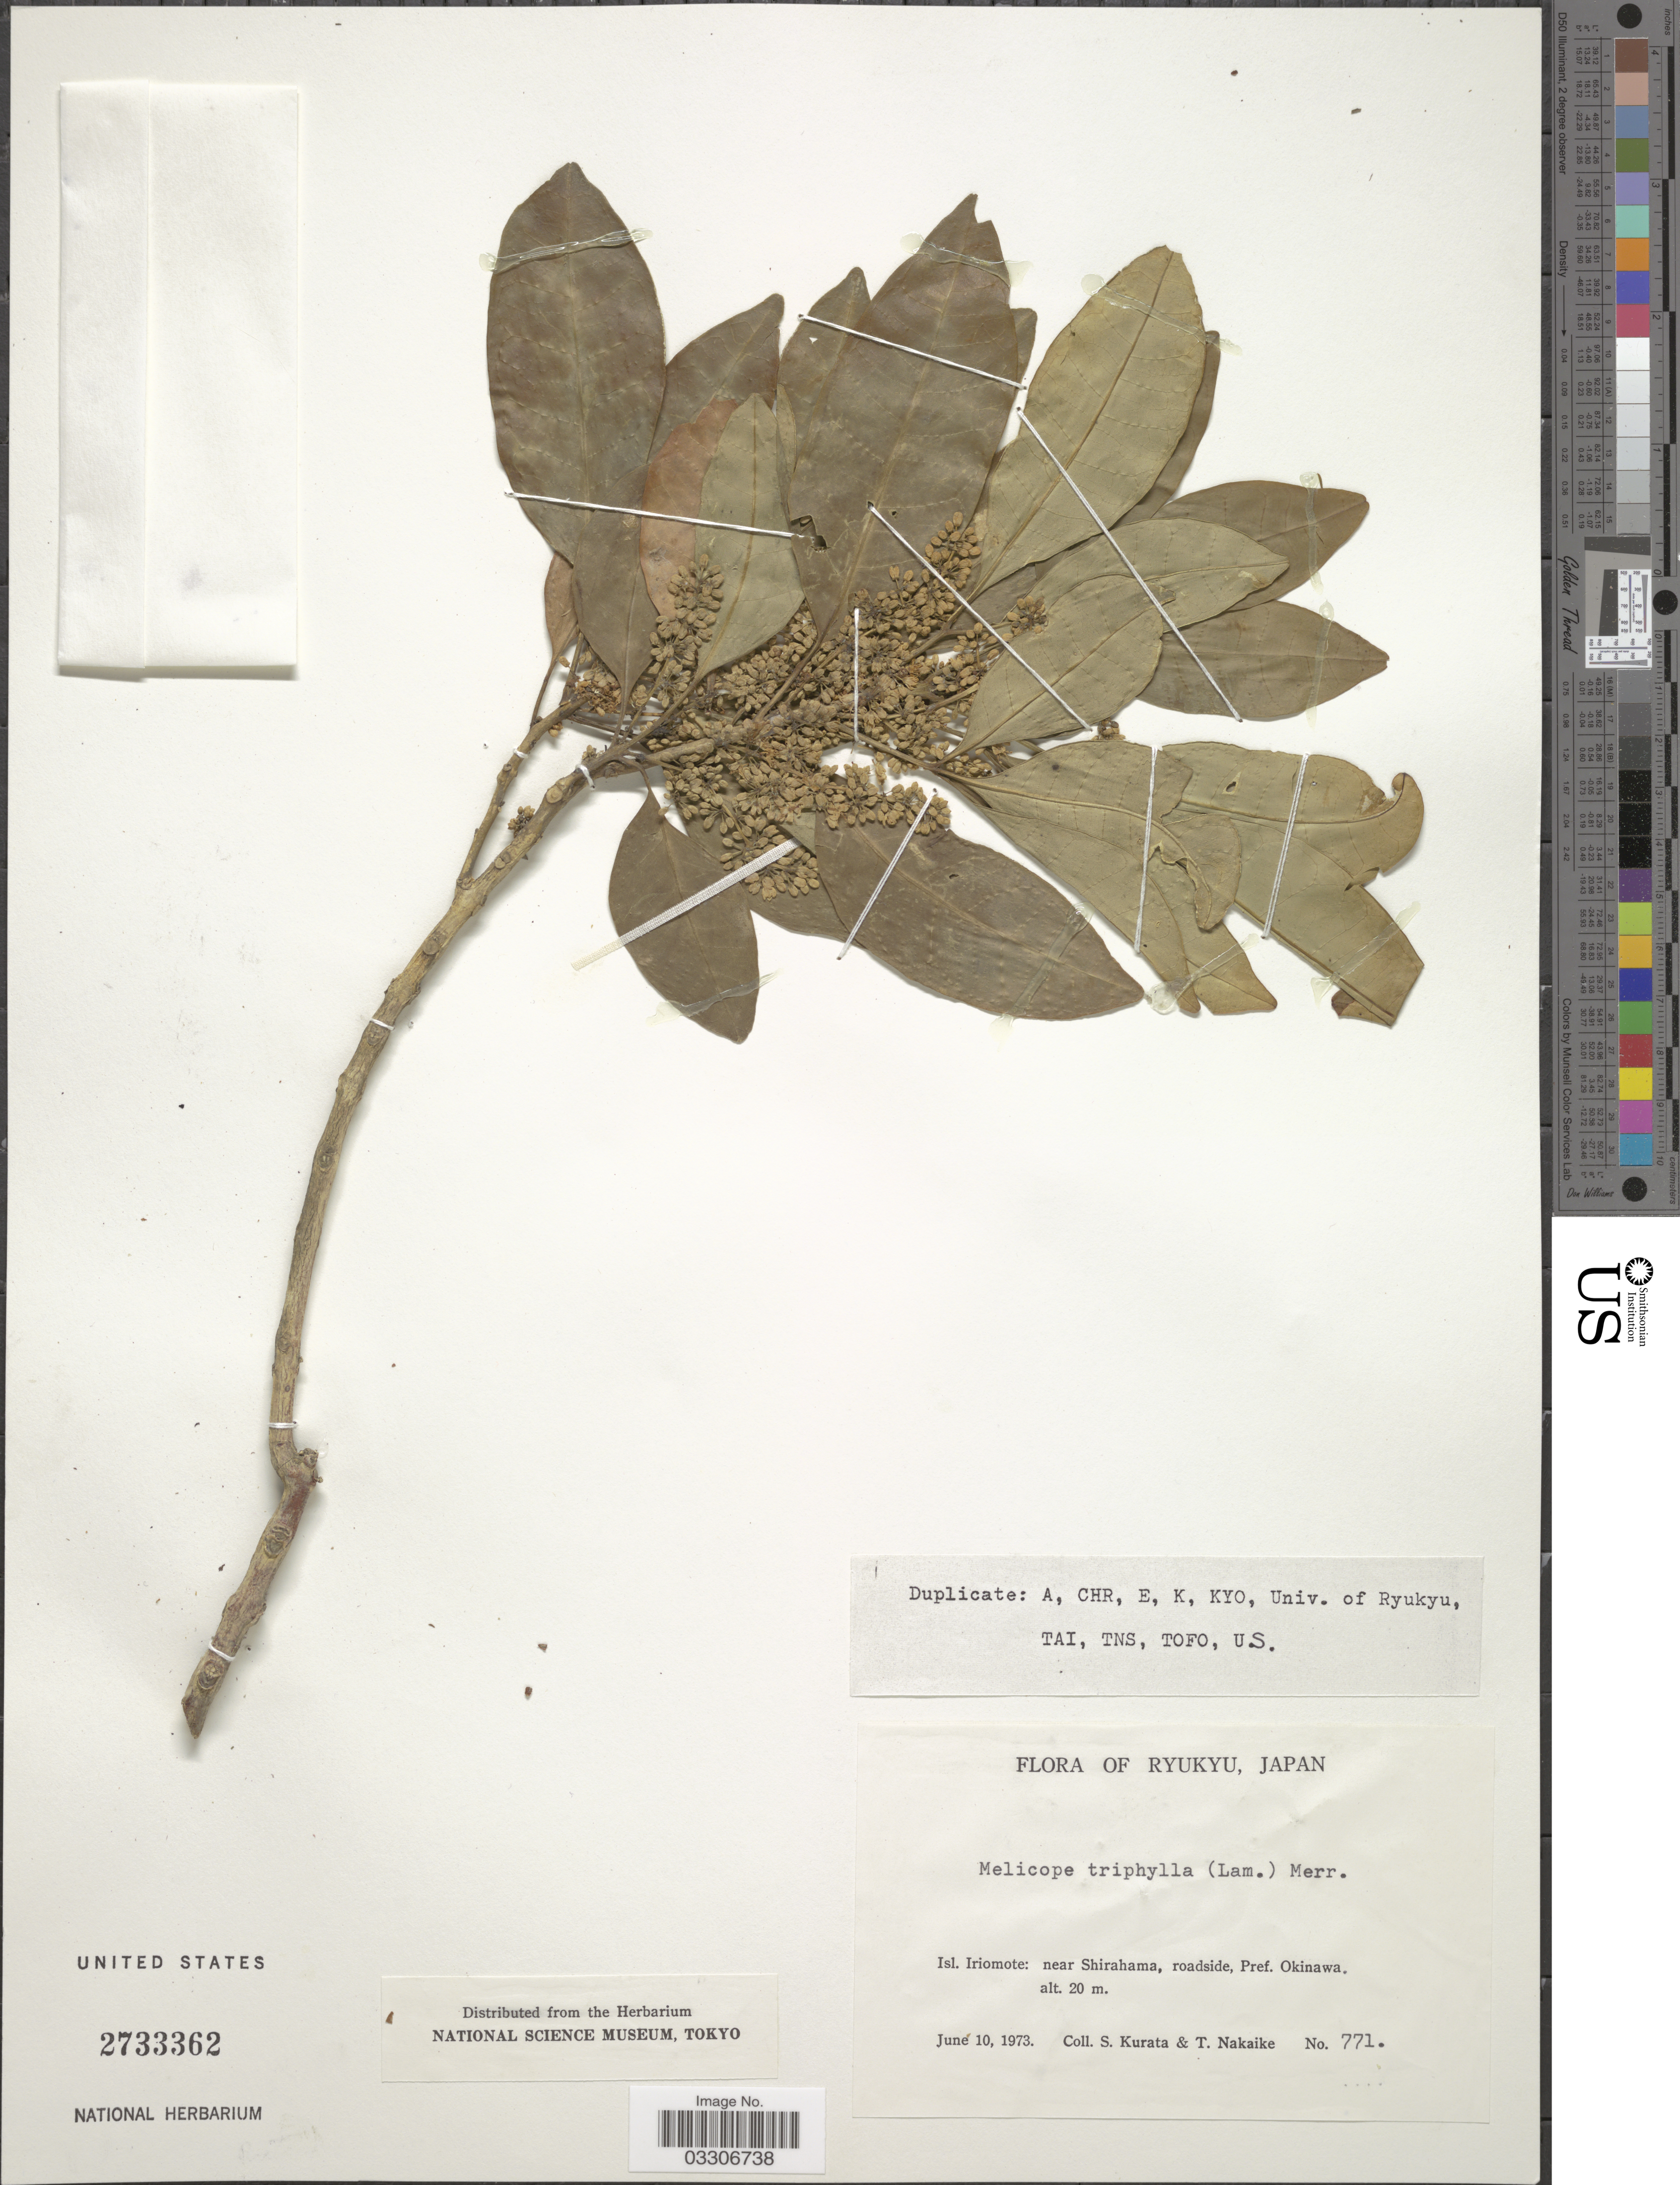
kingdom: Plantae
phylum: Tracheophyta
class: Magnoliopsida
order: Sapindales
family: Rutaceae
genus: Melicope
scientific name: Melicope triphylla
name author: (Lam.) Merr.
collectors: Sa. Kurata & T. Nakaike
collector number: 771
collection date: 1973-06-10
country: Japan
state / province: Okinawa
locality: Ryukyu. Isl. Iriomote: near Shirahama, roadside. Pref. Okinawa.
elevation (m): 20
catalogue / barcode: US 2733362